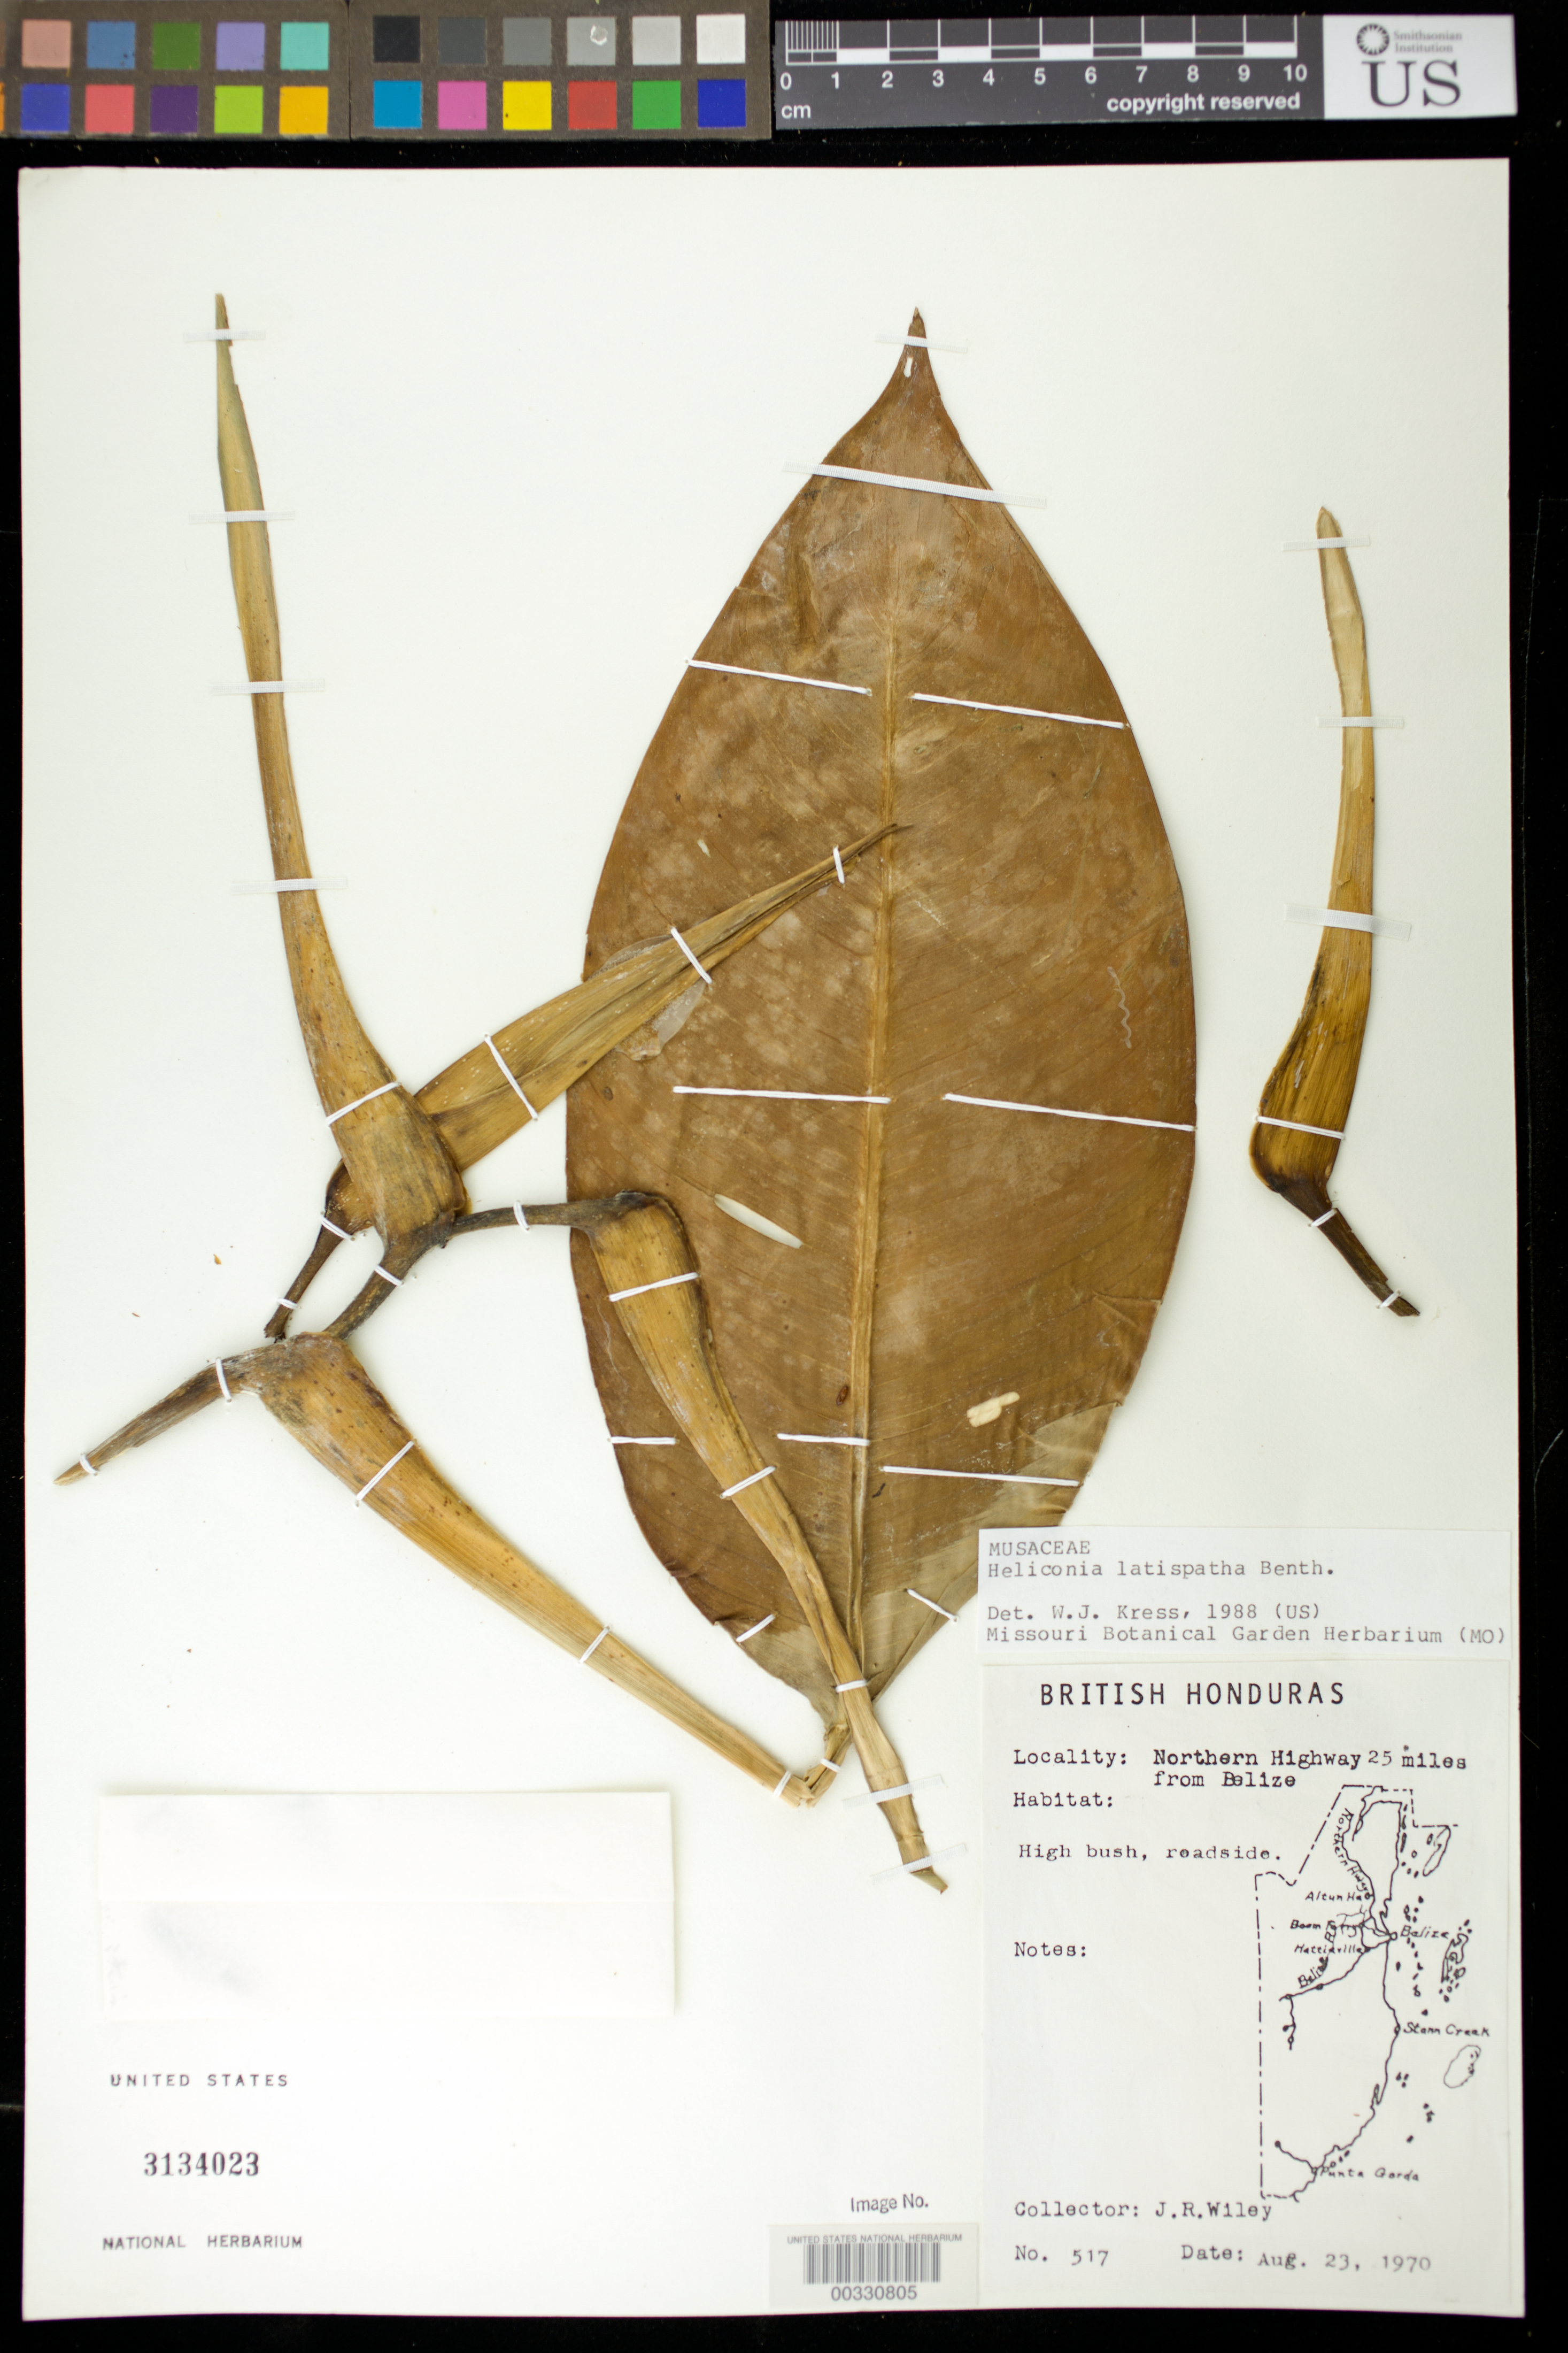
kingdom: Plantae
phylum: Tracheophyta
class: Liliopsida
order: Zingiberales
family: Heliconiaceae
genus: Heliconia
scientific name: Heliconia latispatha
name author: Benth.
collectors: J. Wiley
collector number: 517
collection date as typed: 23 Aug 1970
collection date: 1970-08-23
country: Belize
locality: Northern Highway 25 mi from Belize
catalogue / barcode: US 3134023